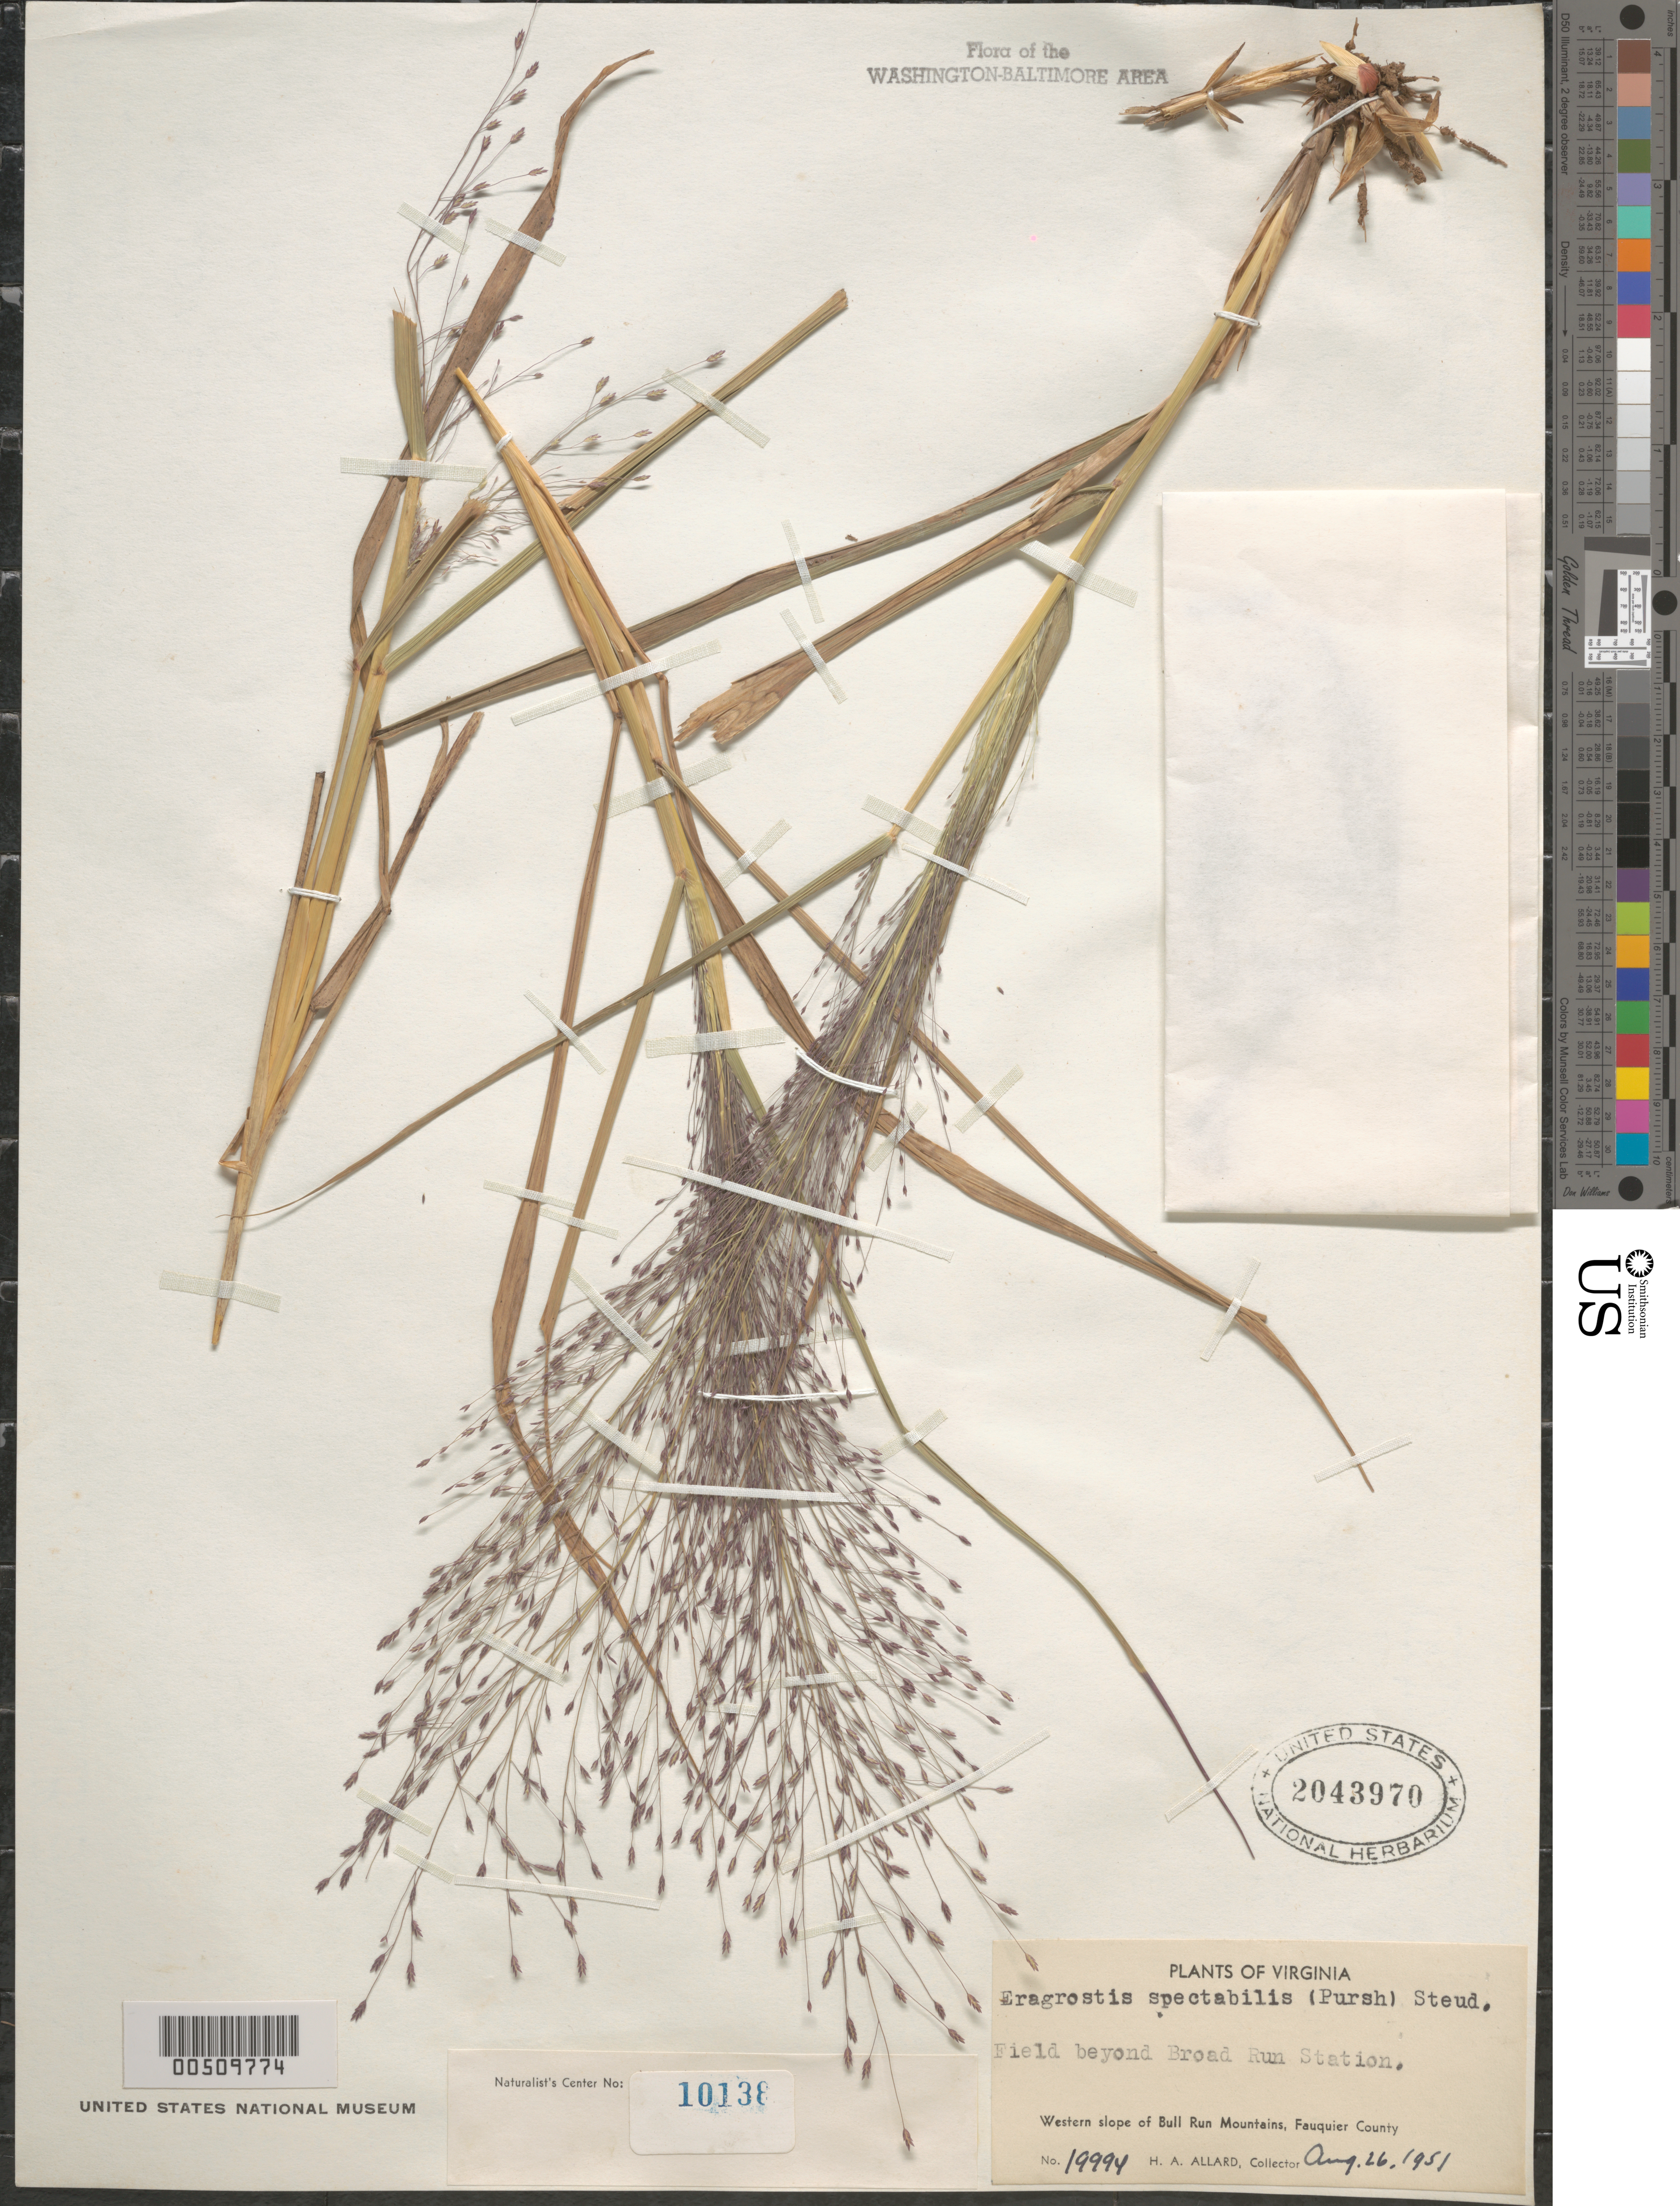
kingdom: Plantae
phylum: Tracheophyta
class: Liliopsida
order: Poales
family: Poaceae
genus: Eragrostis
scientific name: Eragrostis spectabilis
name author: (Pursh) Steud.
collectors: H. A. Allard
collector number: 19994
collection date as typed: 26 Aug 1951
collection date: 1951-08-26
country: United States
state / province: Virginia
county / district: Fauquier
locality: Bull Run Mts., Broad Run Station Bull Run Mts.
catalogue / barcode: US 2043970